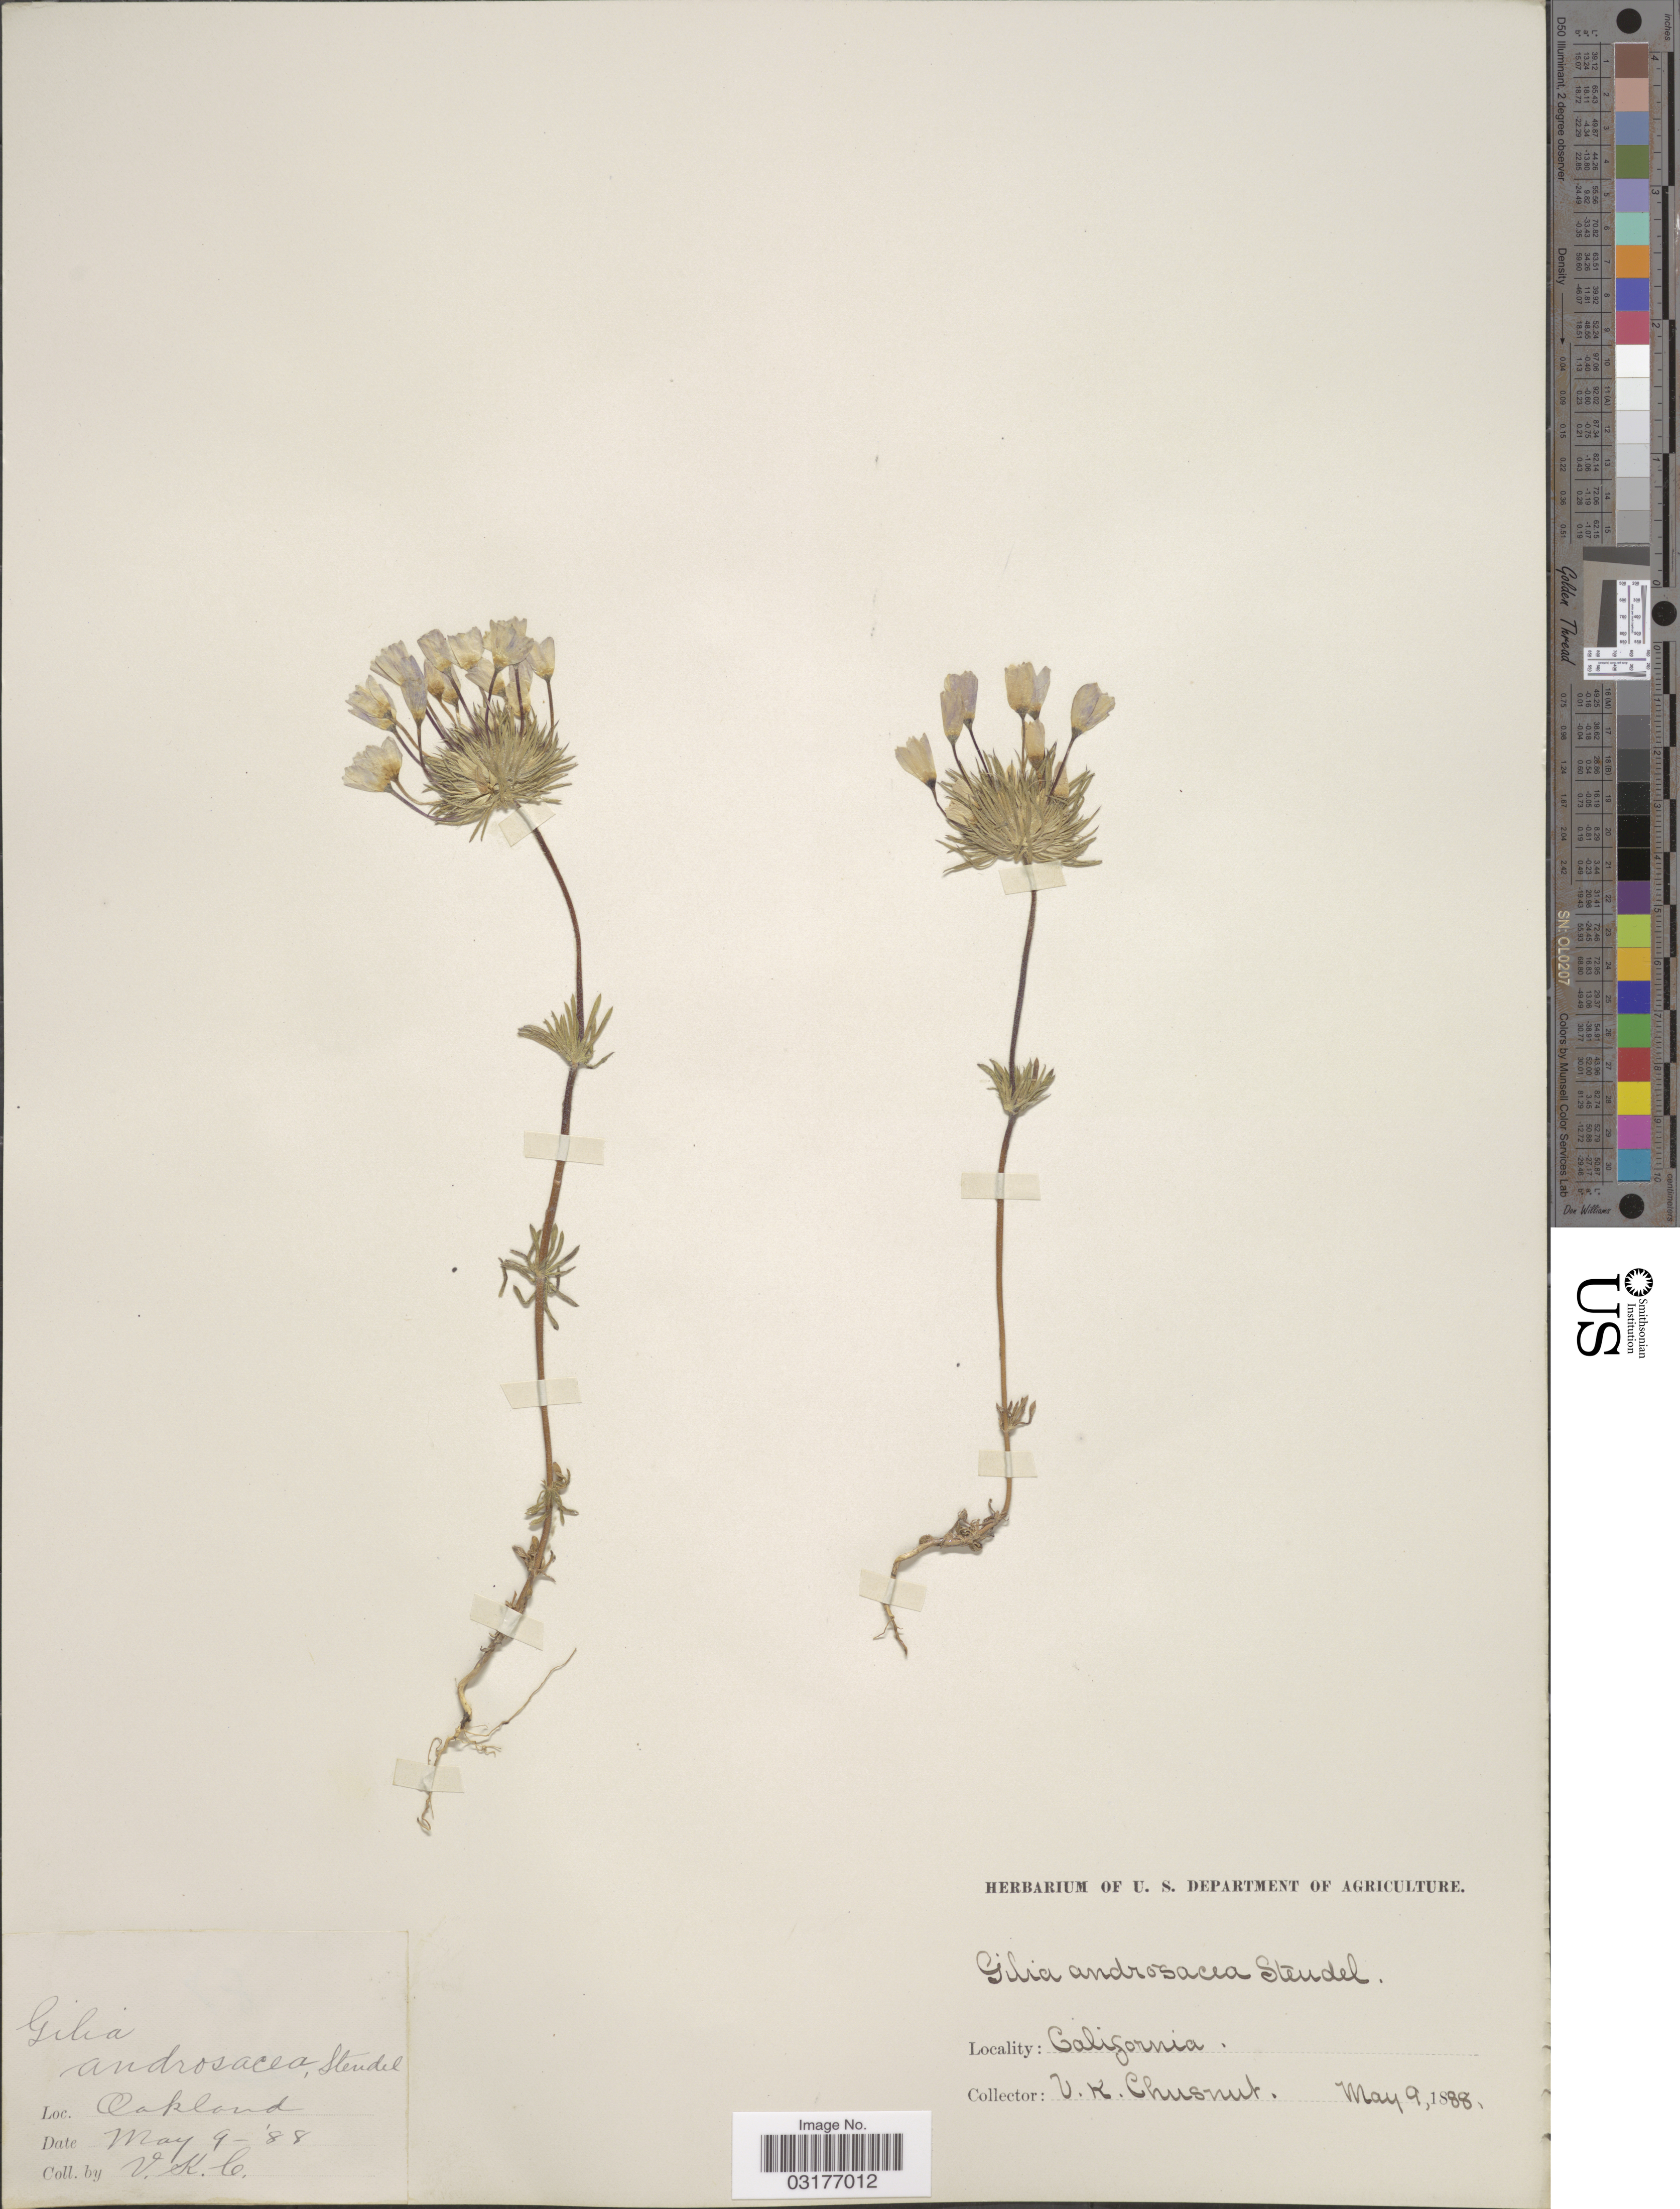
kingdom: Plantae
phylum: Tracheophyta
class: Magnoliopsida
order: Ericales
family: Polemoniaceae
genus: Leptosiphon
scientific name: Leptosiphon androsaceus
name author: Benth.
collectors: V. Chesnut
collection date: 1888-05-09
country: United States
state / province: California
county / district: Alameda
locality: Oakland.